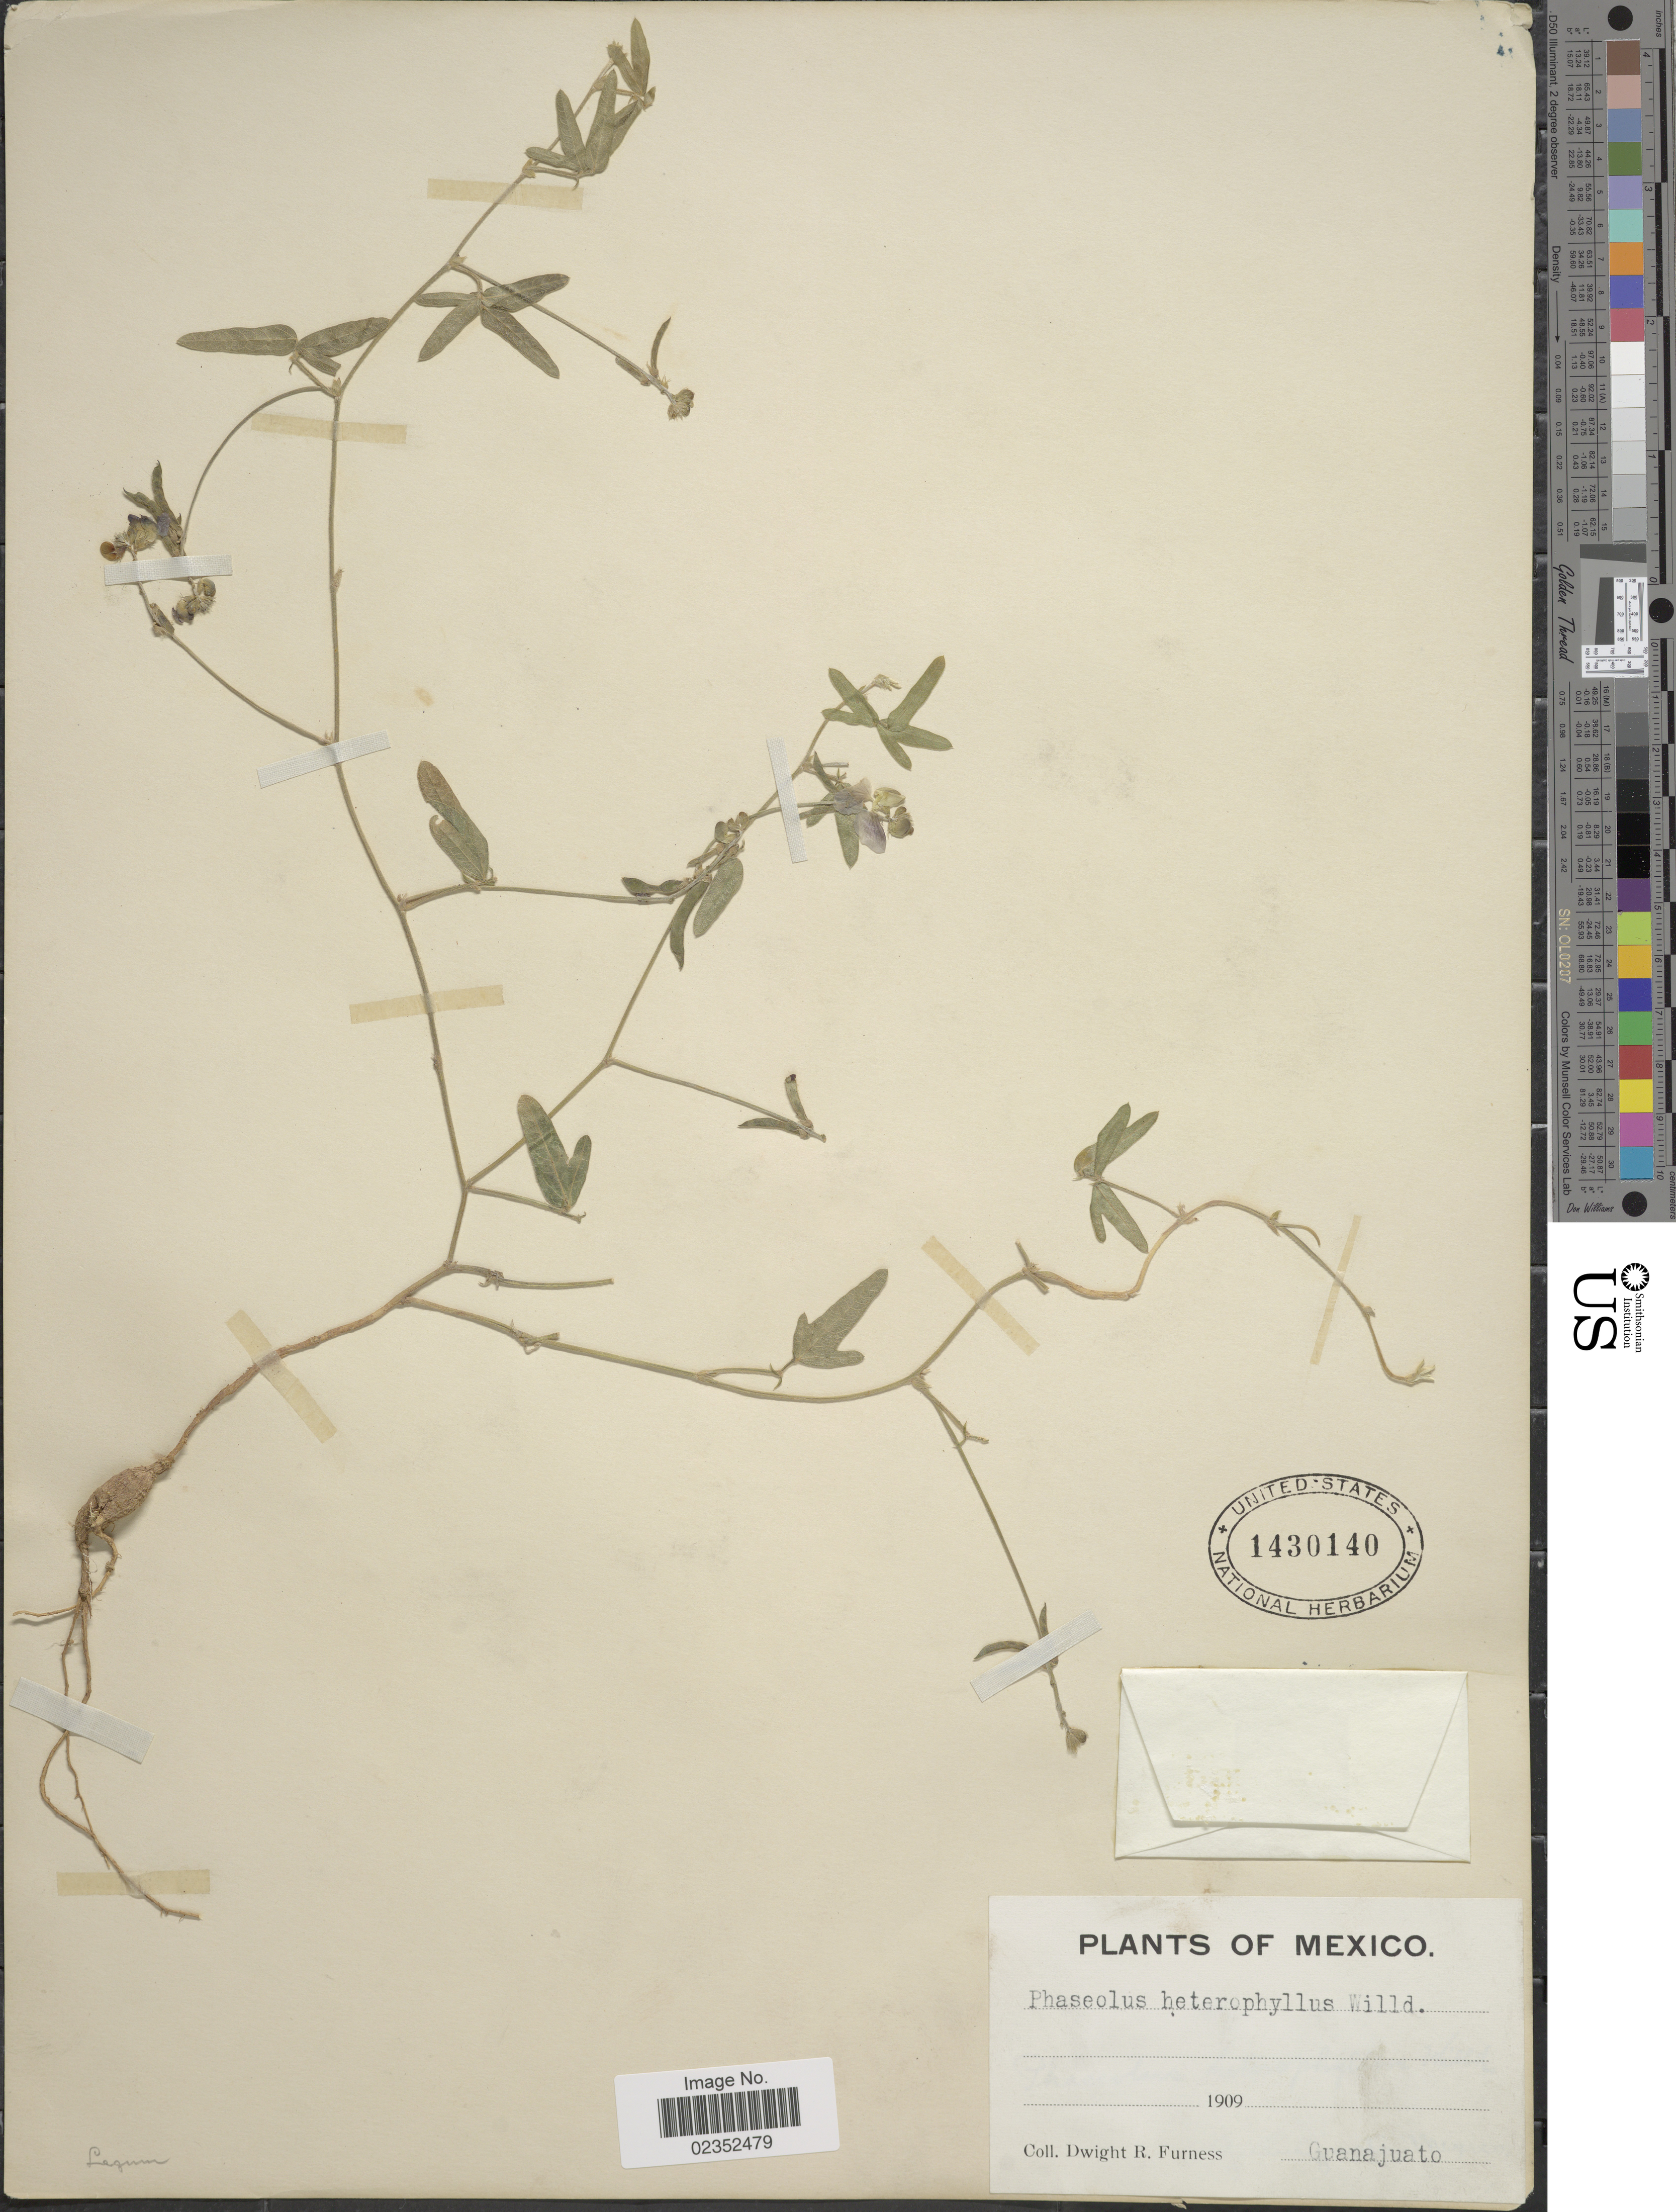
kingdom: Plantae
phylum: Tracheophyta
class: Magnoliopsida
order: Fabales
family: Fabaceae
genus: Macroptilium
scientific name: Macroptilium gibbosifolium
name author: (Ortega) A. Delgado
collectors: D. Furness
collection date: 1909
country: Mexico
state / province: Guanajuato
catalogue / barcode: US 1430140